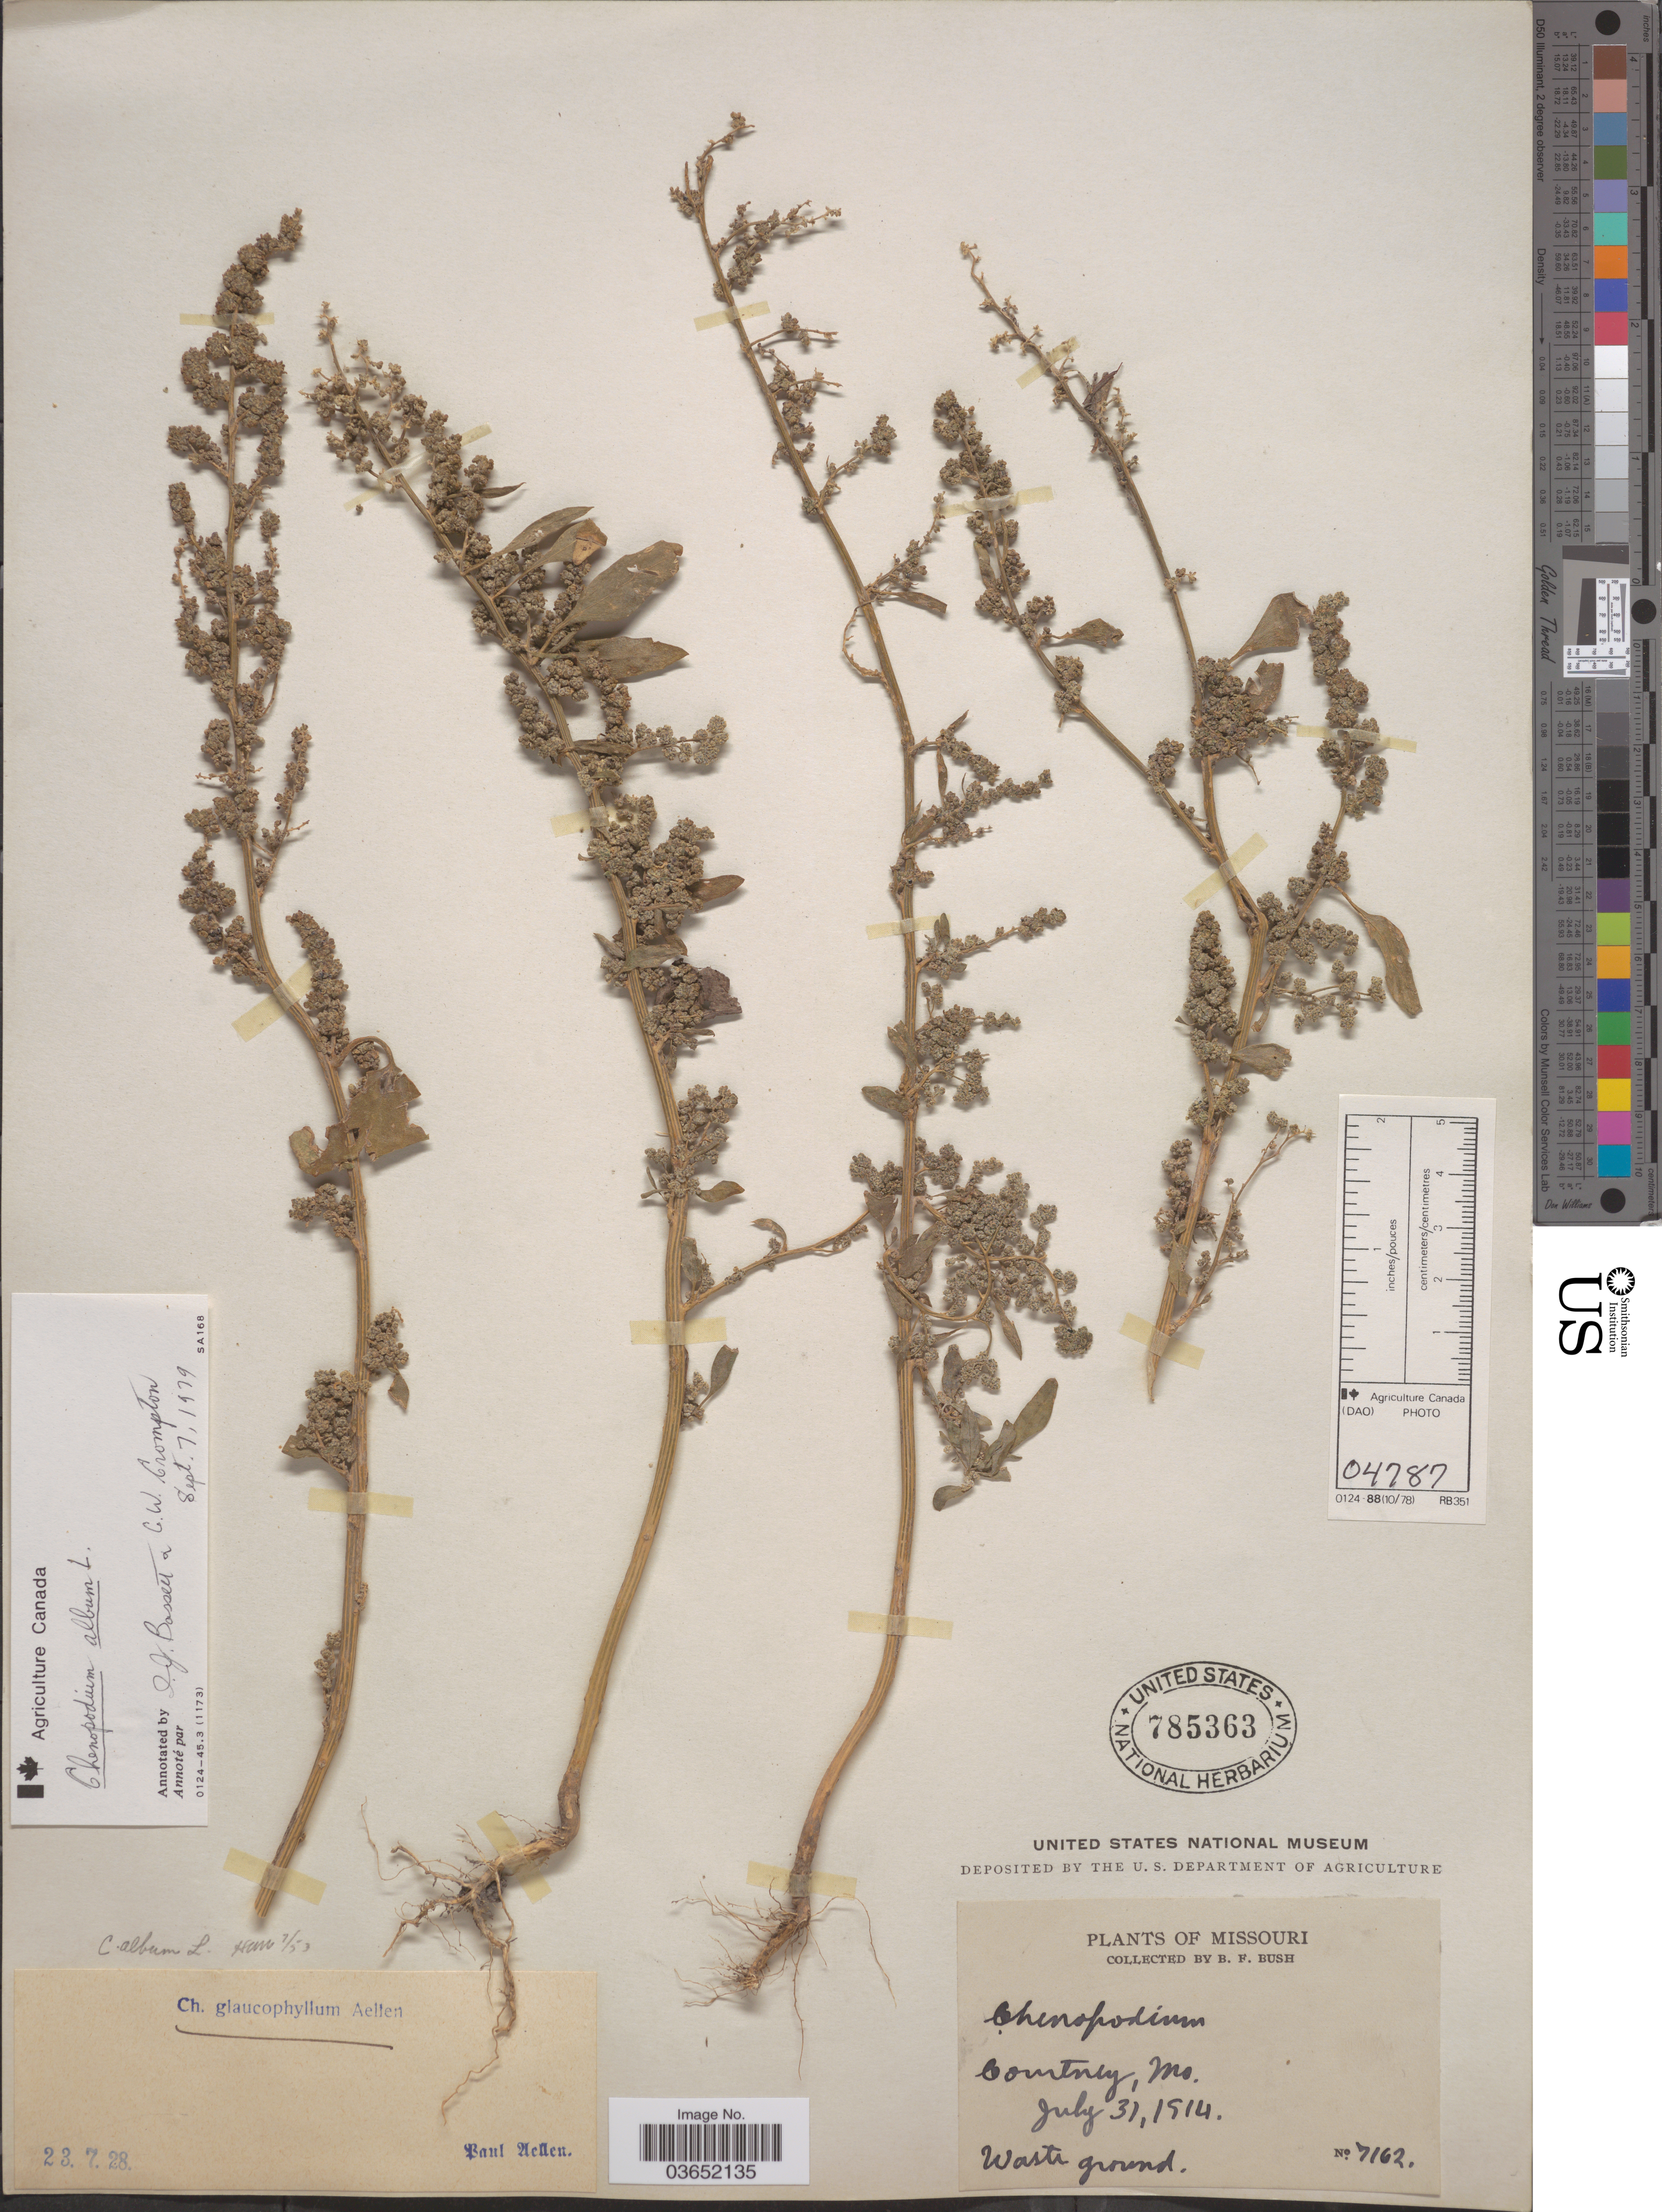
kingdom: Plantae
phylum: Tracheophyta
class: Magnoliopsida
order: Caryophyllales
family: Amaranthaceae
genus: Chenopodium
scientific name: Chenopodium album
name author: L.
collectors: B. F. Bush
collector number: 7162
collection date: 1914-07-31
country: United States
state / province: Missouri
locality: Courtney.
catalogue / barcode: US 785363